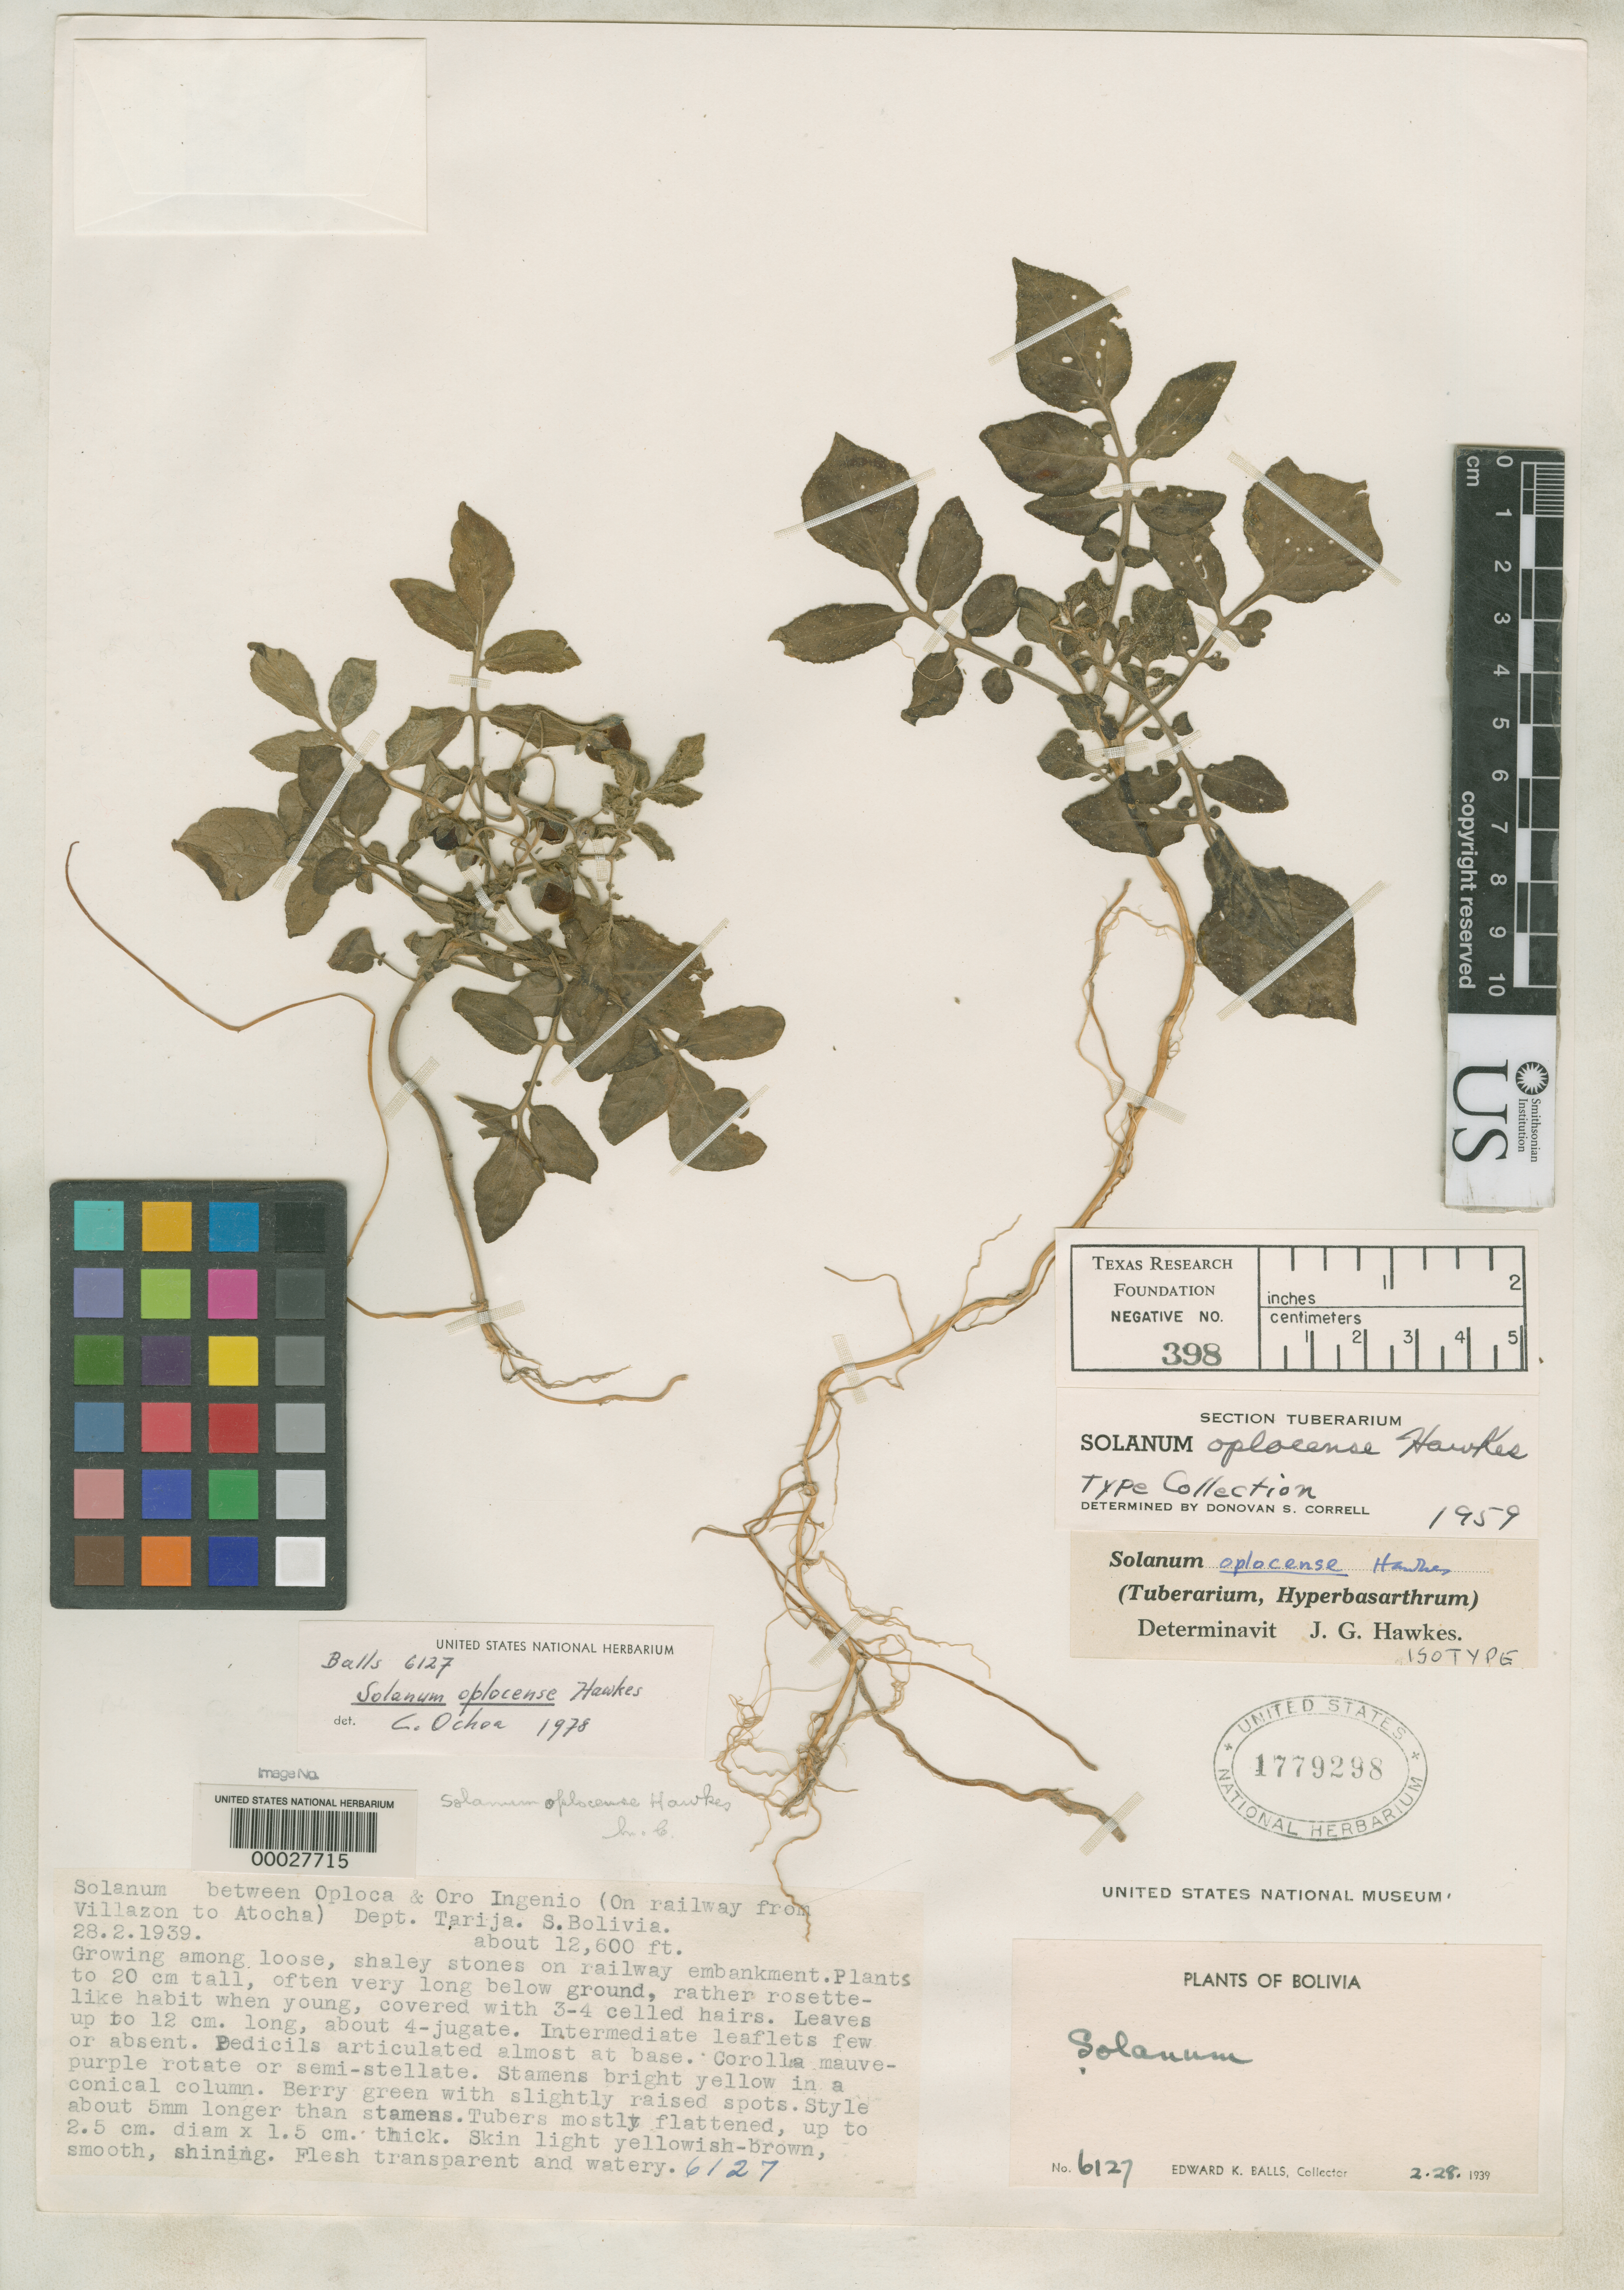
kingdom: Plantae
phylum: Tracheophyta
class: Magnoliopsida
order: Solanales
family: Solanaceae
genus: Solanum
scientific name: Solanum oplocense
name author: Hawkes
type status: Isotype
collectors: E. K. Balls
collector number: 6127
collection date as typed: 28 Feb 1939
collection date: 1939-02-28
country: Bolivia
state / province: Tarija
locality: Oploca to Oro Ingenio.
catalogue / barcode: US 1779298